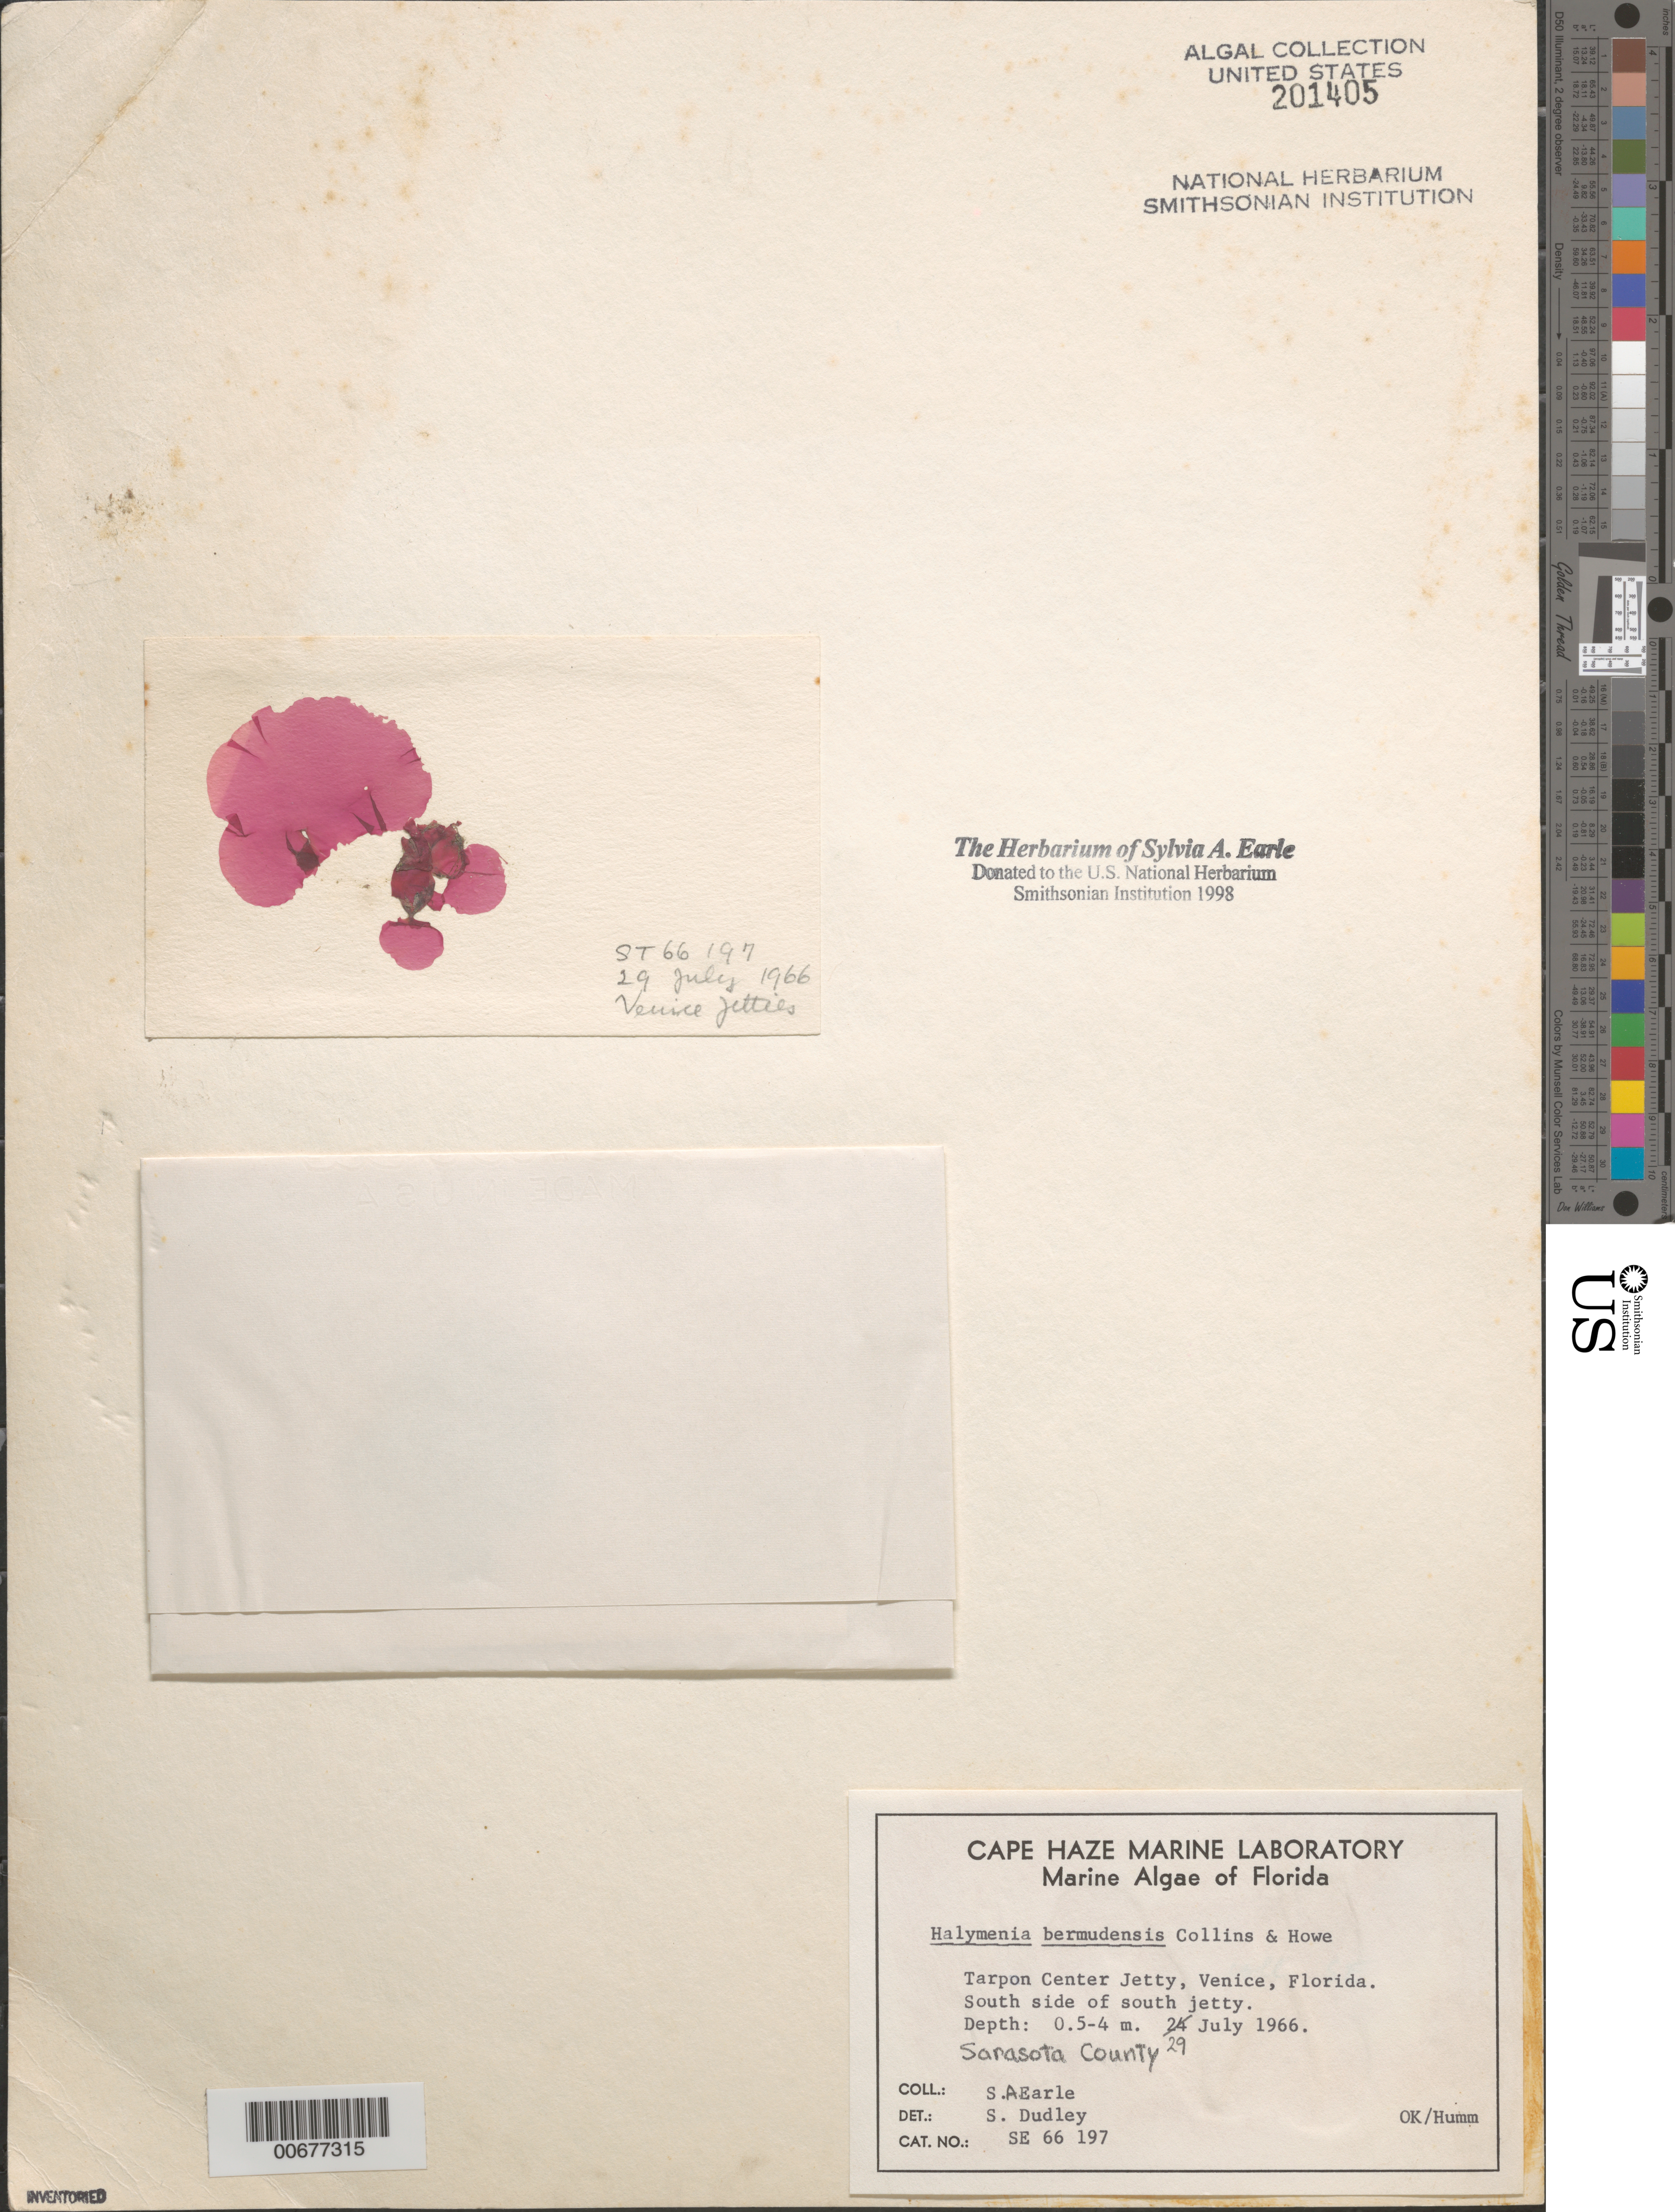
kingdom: Plantae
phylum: Rhodophyta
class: Florideophyceae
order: Halymeniales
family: Halymeniaceae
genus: Cryptonemia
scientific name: Cryptonemia bermudensis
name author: (Collins & M. Howe) C.W.Schneid. et al.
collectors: S. A. Earle & H. Teas III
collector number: SE 66197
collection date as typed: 29 Jul 1966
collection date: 1966-07-29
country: United States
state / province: Florida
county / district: Sarasota County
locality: Tarpon Center jetty, Venice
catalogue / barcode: US 201405